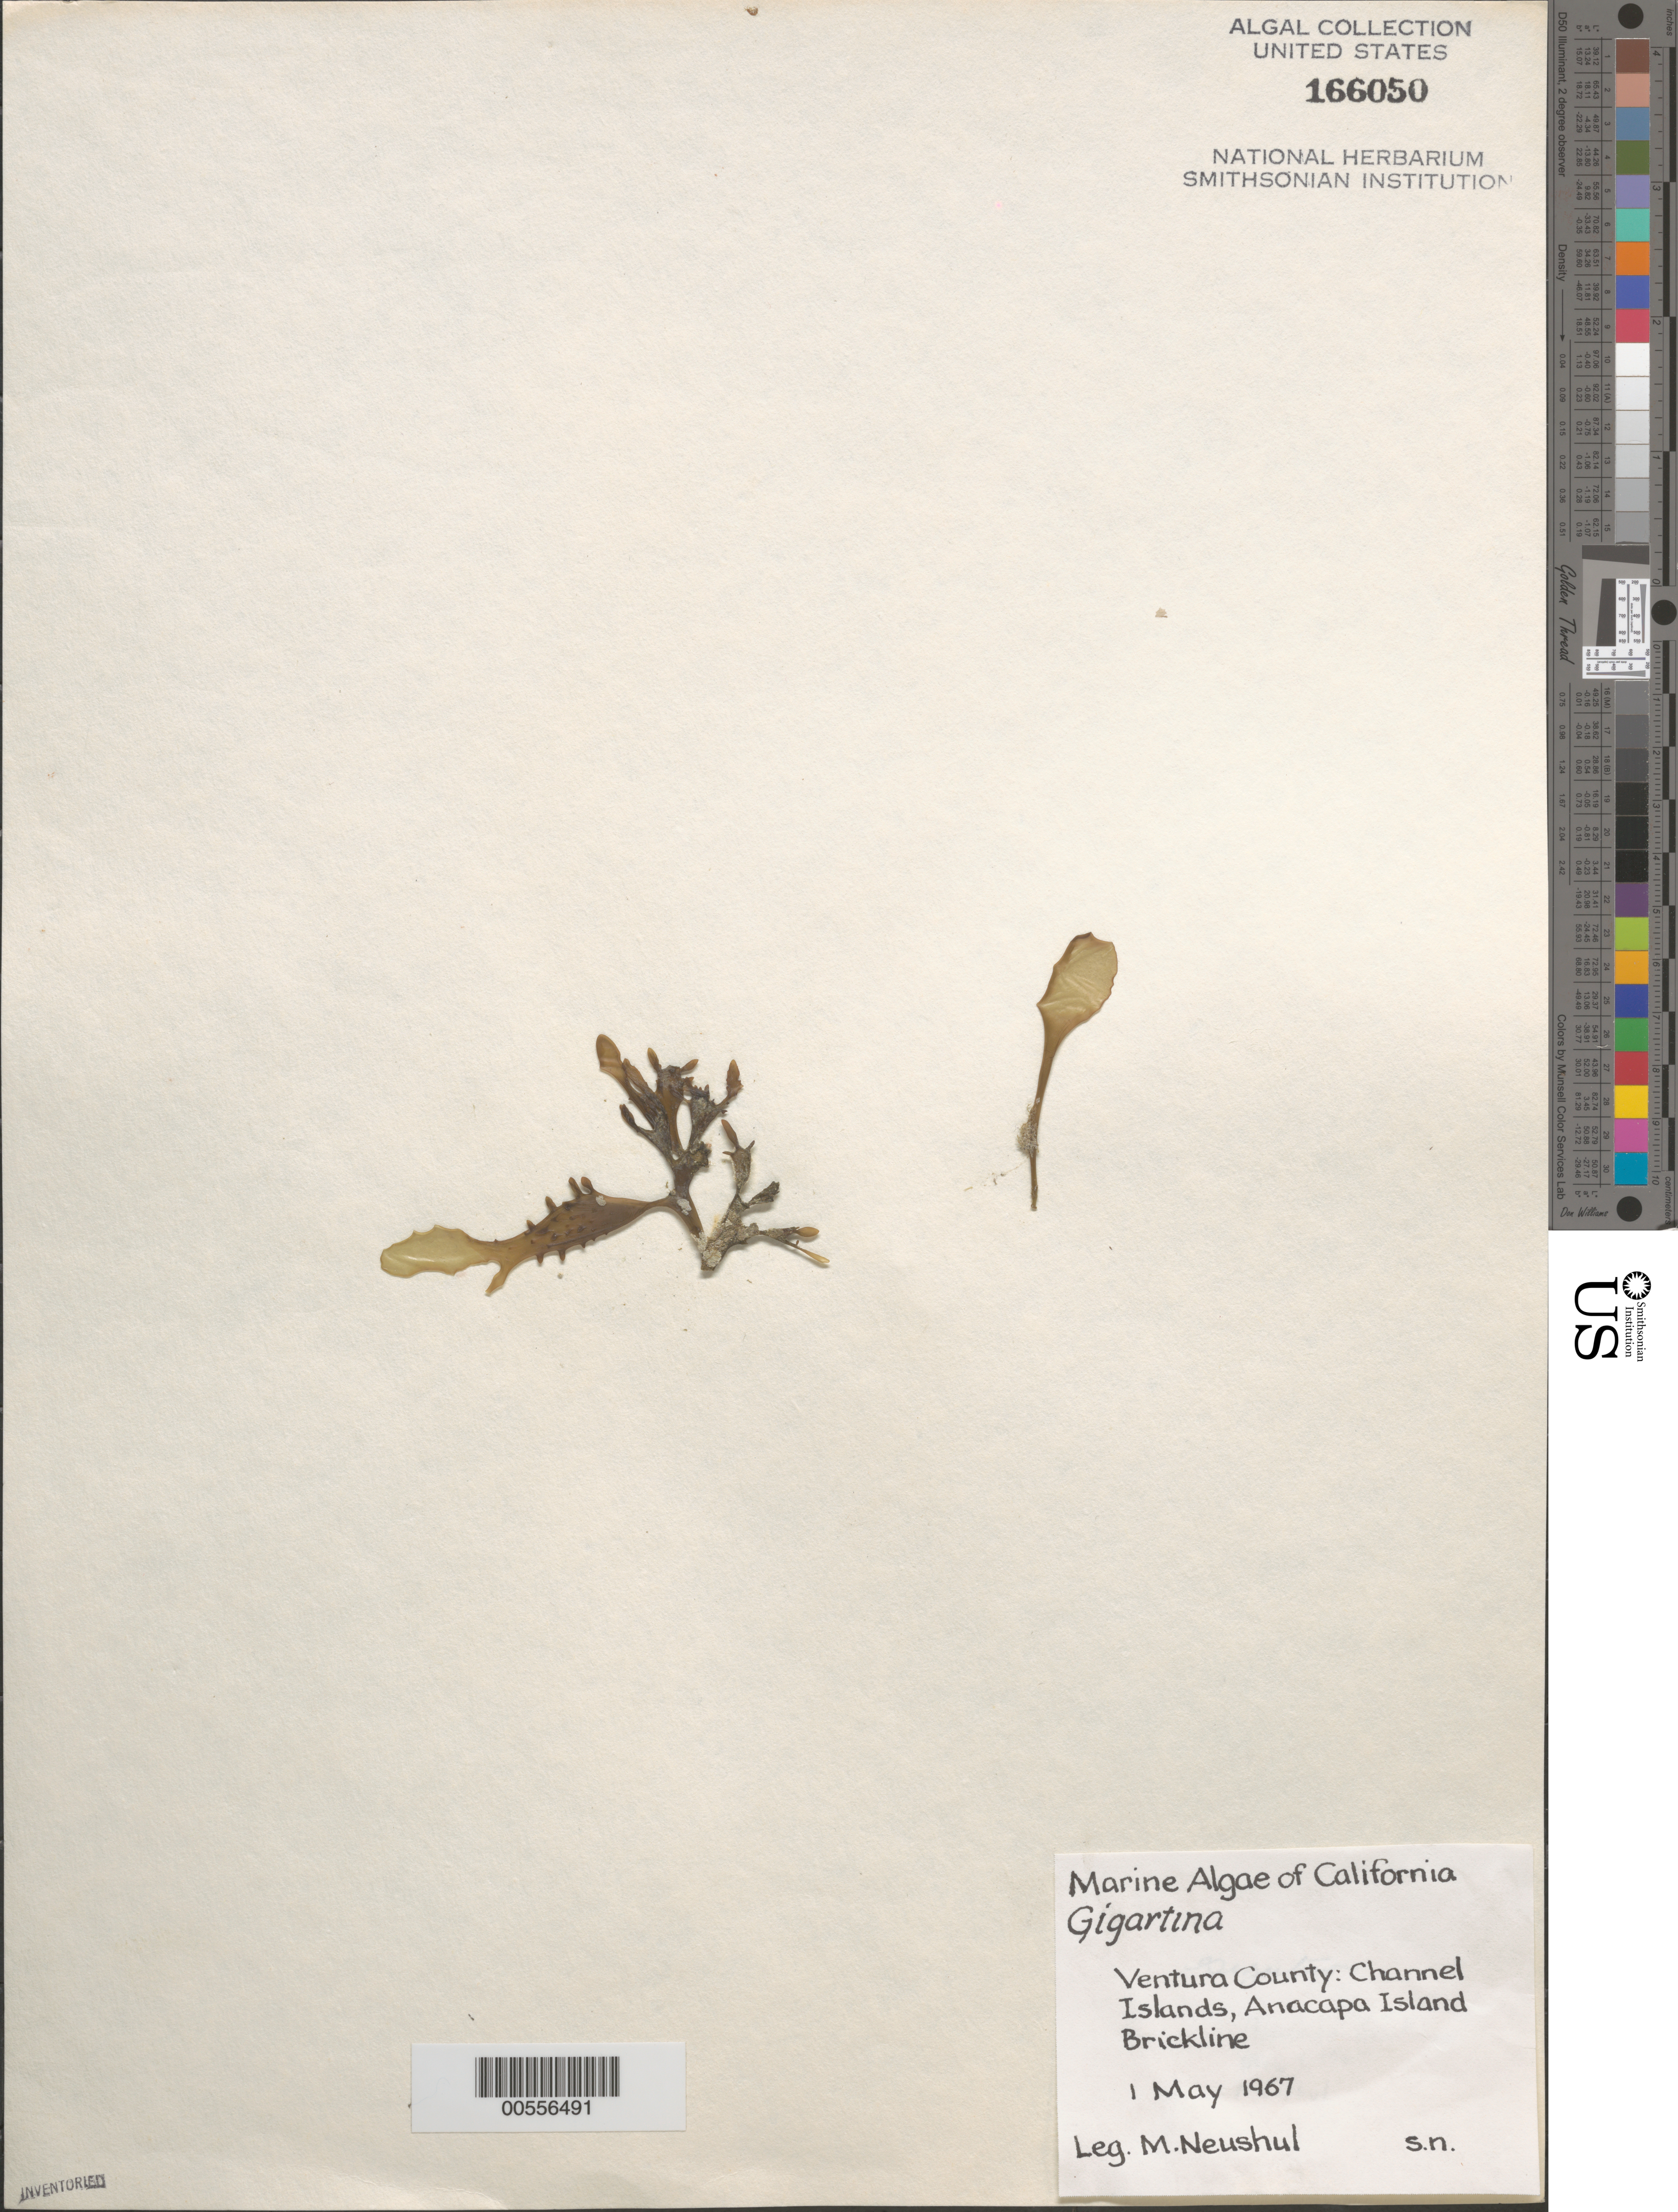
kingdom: Plantae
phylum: Rhodophyta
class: Florideophyceae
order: Gigartinales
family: Gigartinaceae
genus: Gigartina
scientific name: Gigartina sp.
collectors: M. Neushul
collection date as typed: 01 May 1967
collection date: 1967-05-01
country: United States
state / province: California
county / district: Ventura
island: Anacapa Island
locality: Brickline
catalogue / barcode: US 166050